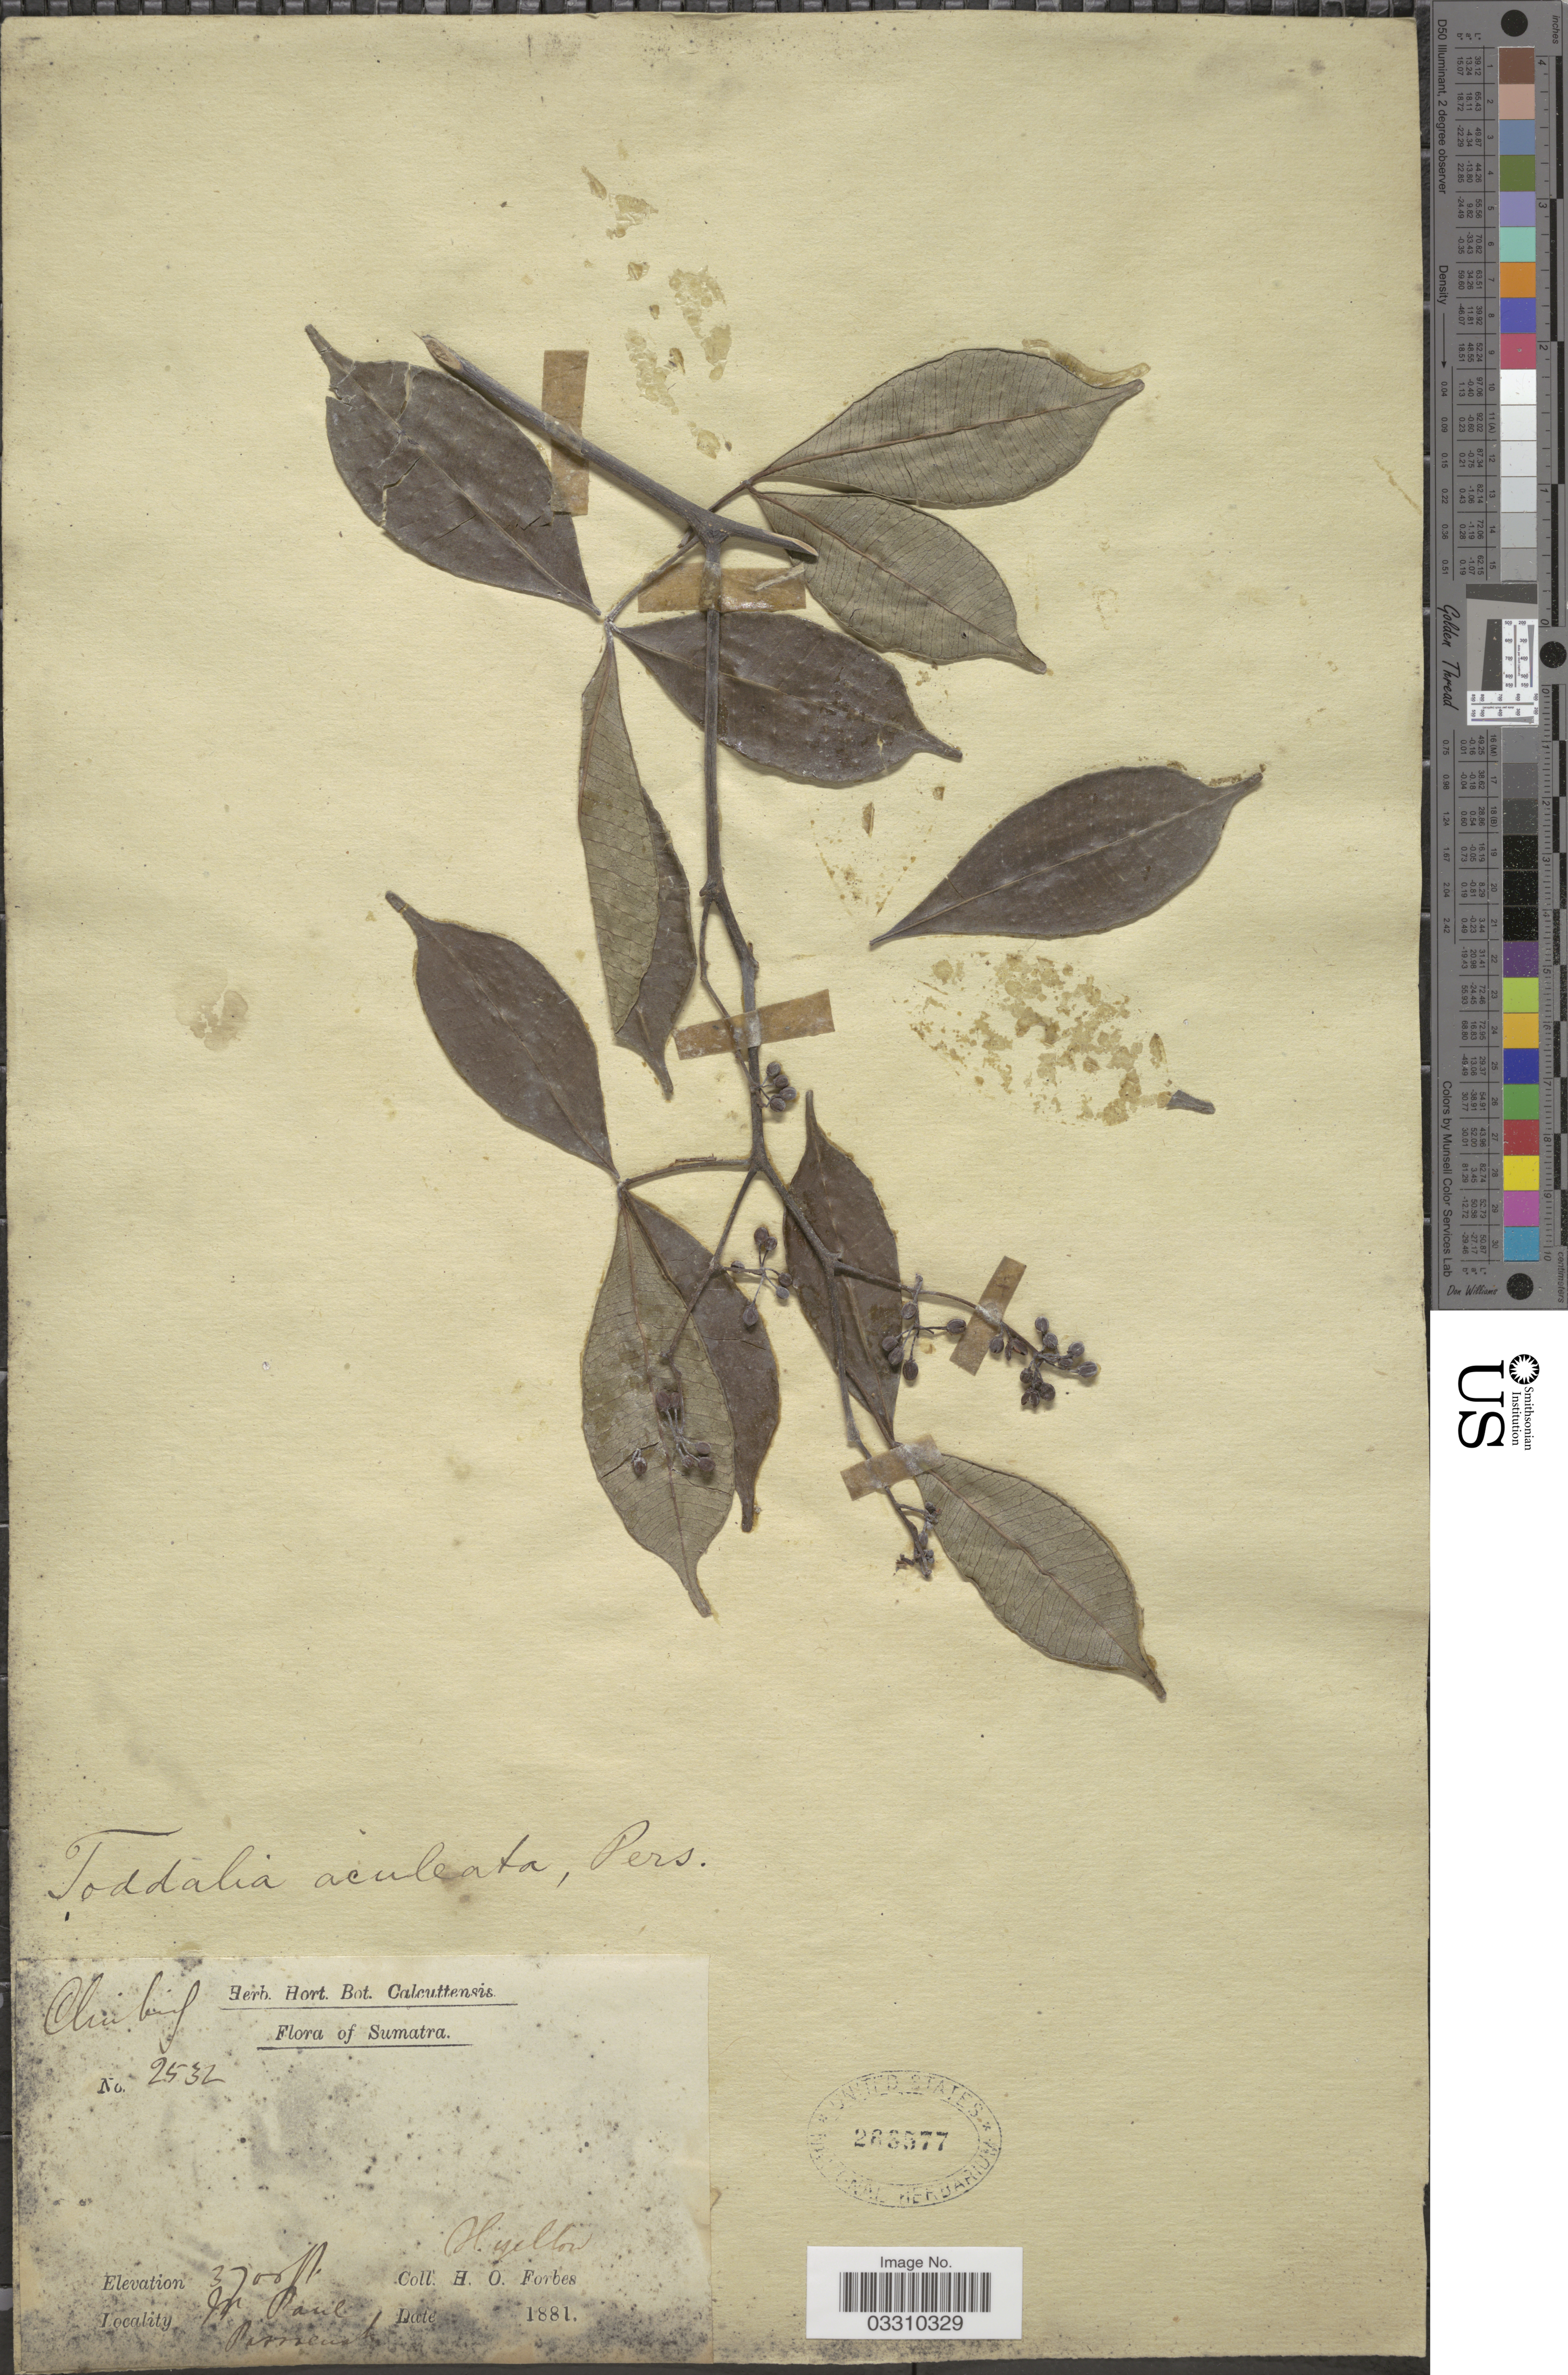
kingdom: Plantae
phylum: Tracheophyta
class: Magnoliopsida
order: Sapindales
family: Rutaceae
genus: Zanthoxylum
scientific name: Zanthoxylum asiaticum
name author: (L.) Appelhans et al.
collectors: H. O. Forbes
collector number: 2532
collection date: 1881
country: Indonesia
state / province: Sumatra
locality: Mt. Paril [interpreted].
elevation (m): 1128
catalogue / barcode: US 263577